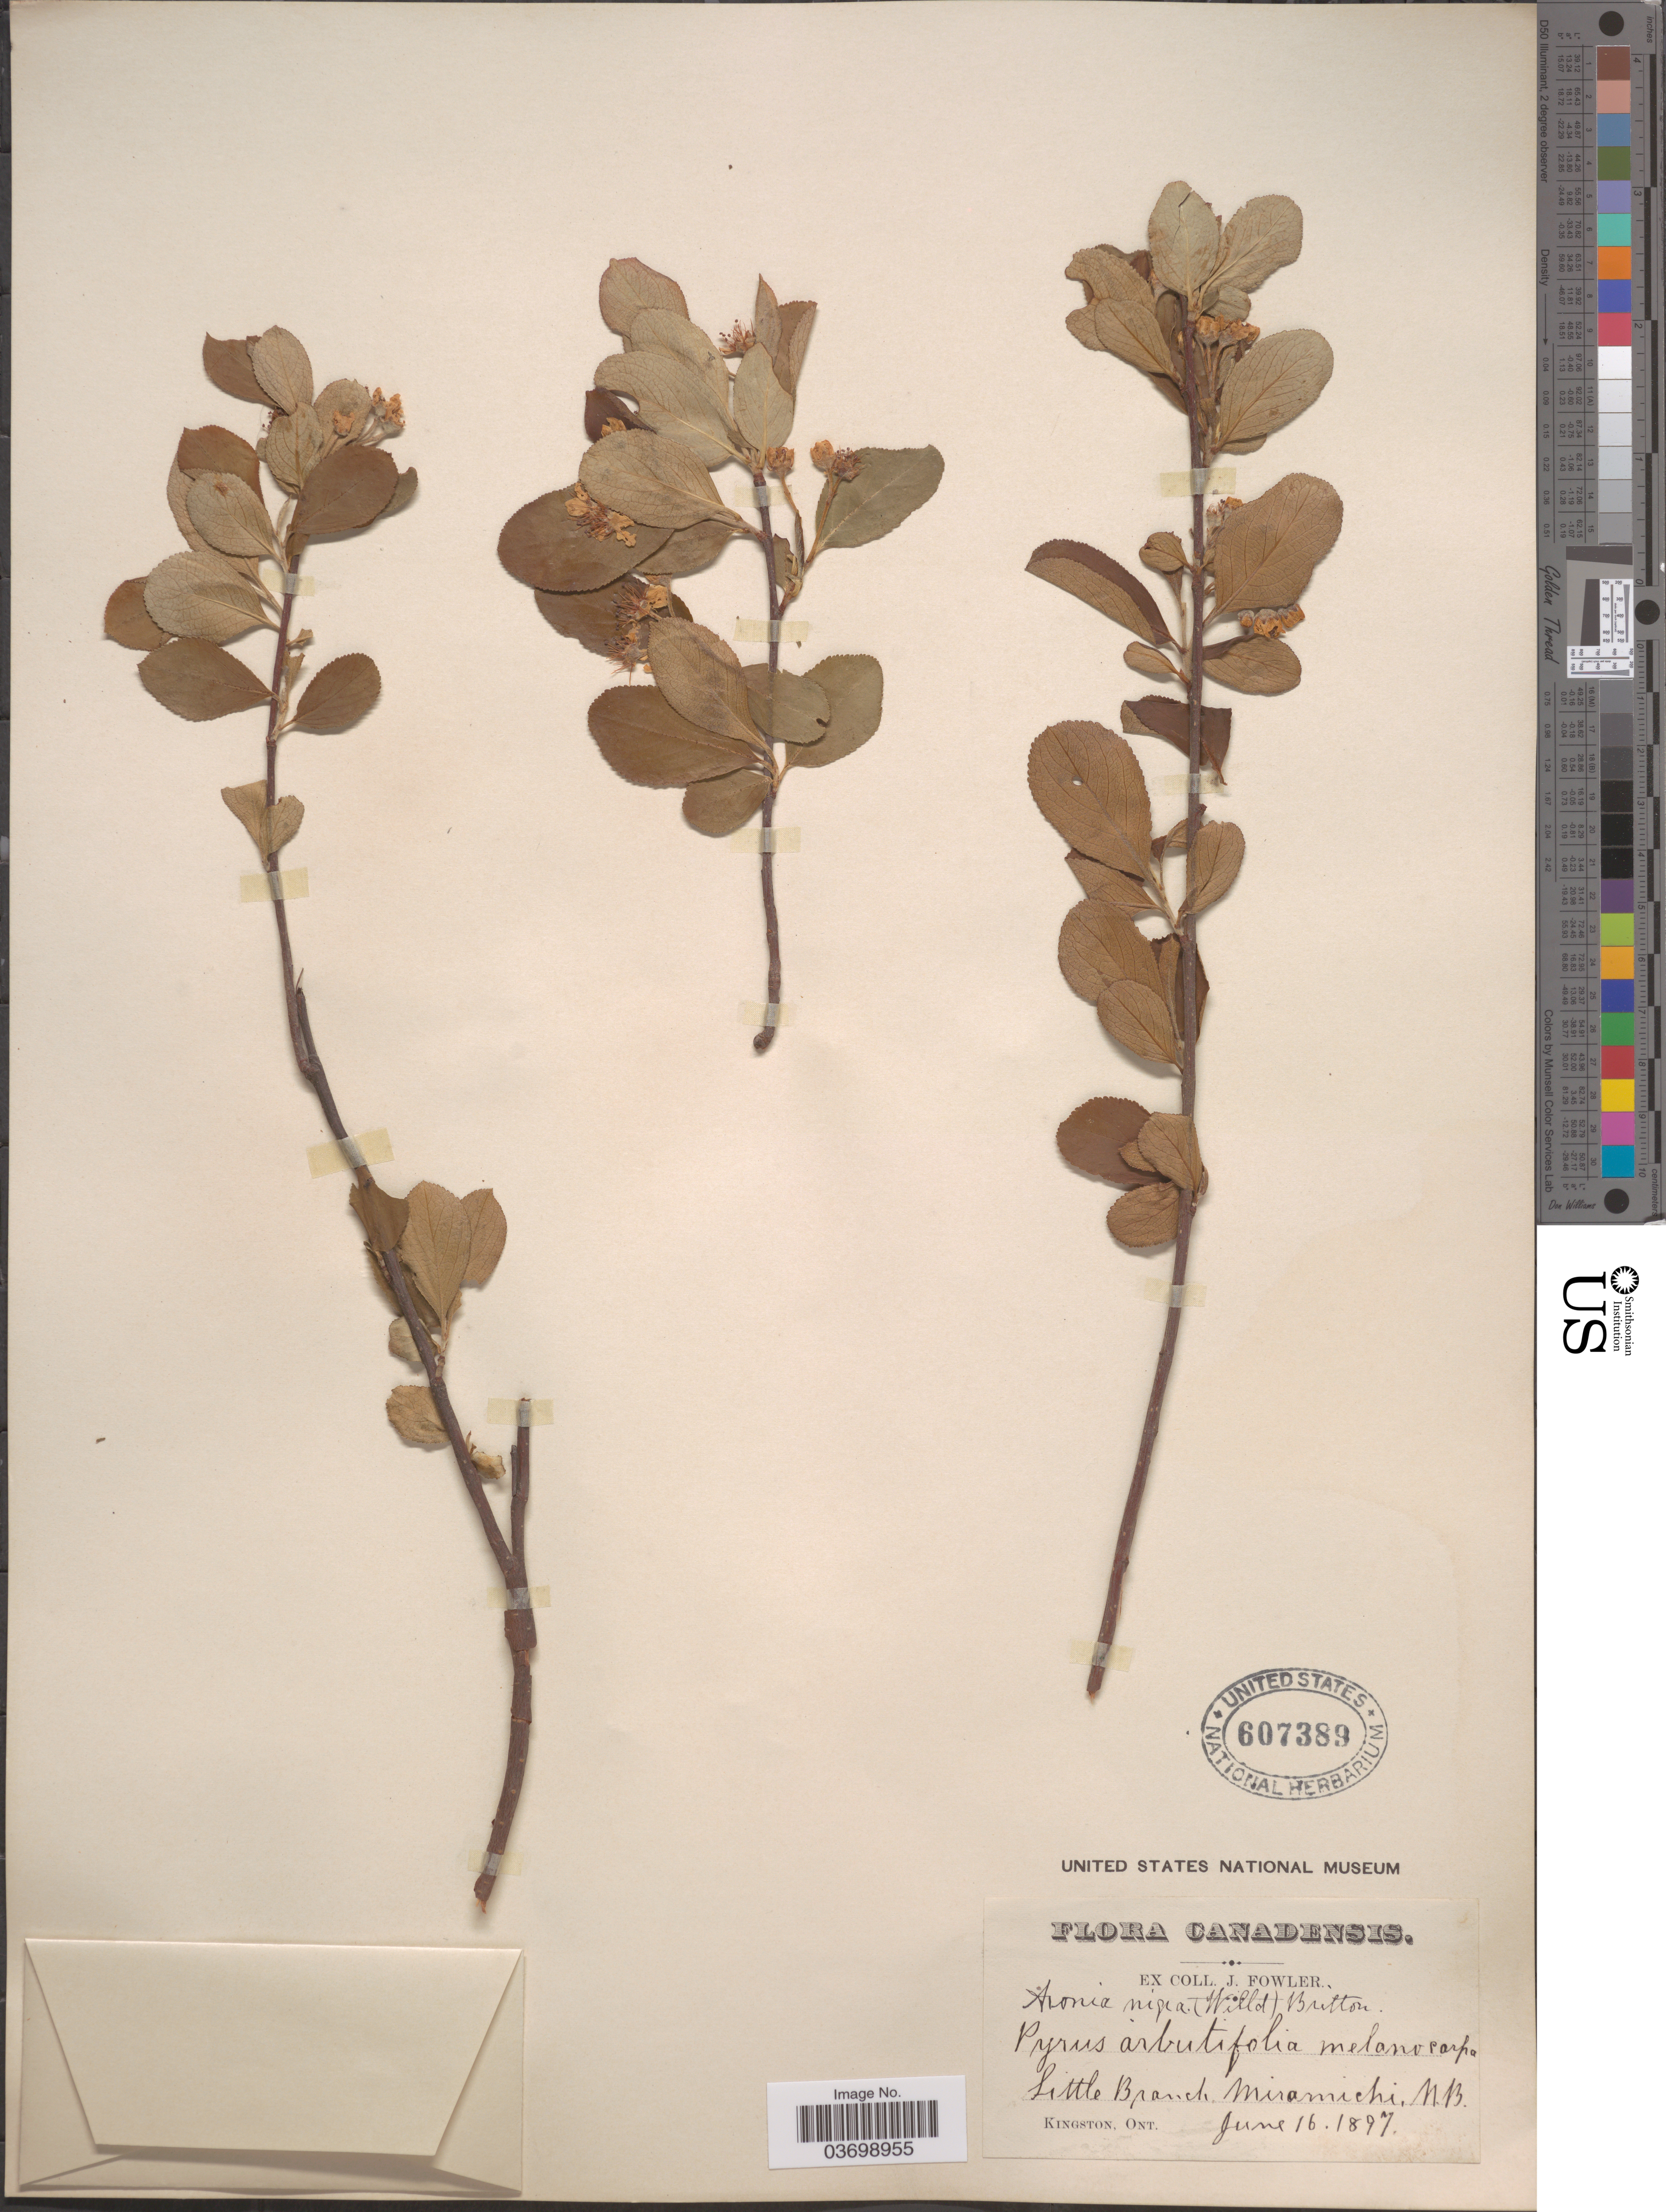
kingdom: Plantae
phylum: Tracheophyta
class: Magnoliopsida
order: Rosales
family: Rosaceae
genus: Aronia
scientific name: Aronia x prunifolia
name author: (Marshall) Rehder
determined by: Strong, M. T., (US), Smithsonian Institution - National Museum of Natural History (UNITED STATES)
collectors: J. Fowler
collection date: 1897-06-16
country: Canada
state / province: New Brunswick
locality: Little Branch, Miramichi.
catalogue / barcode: US 607389